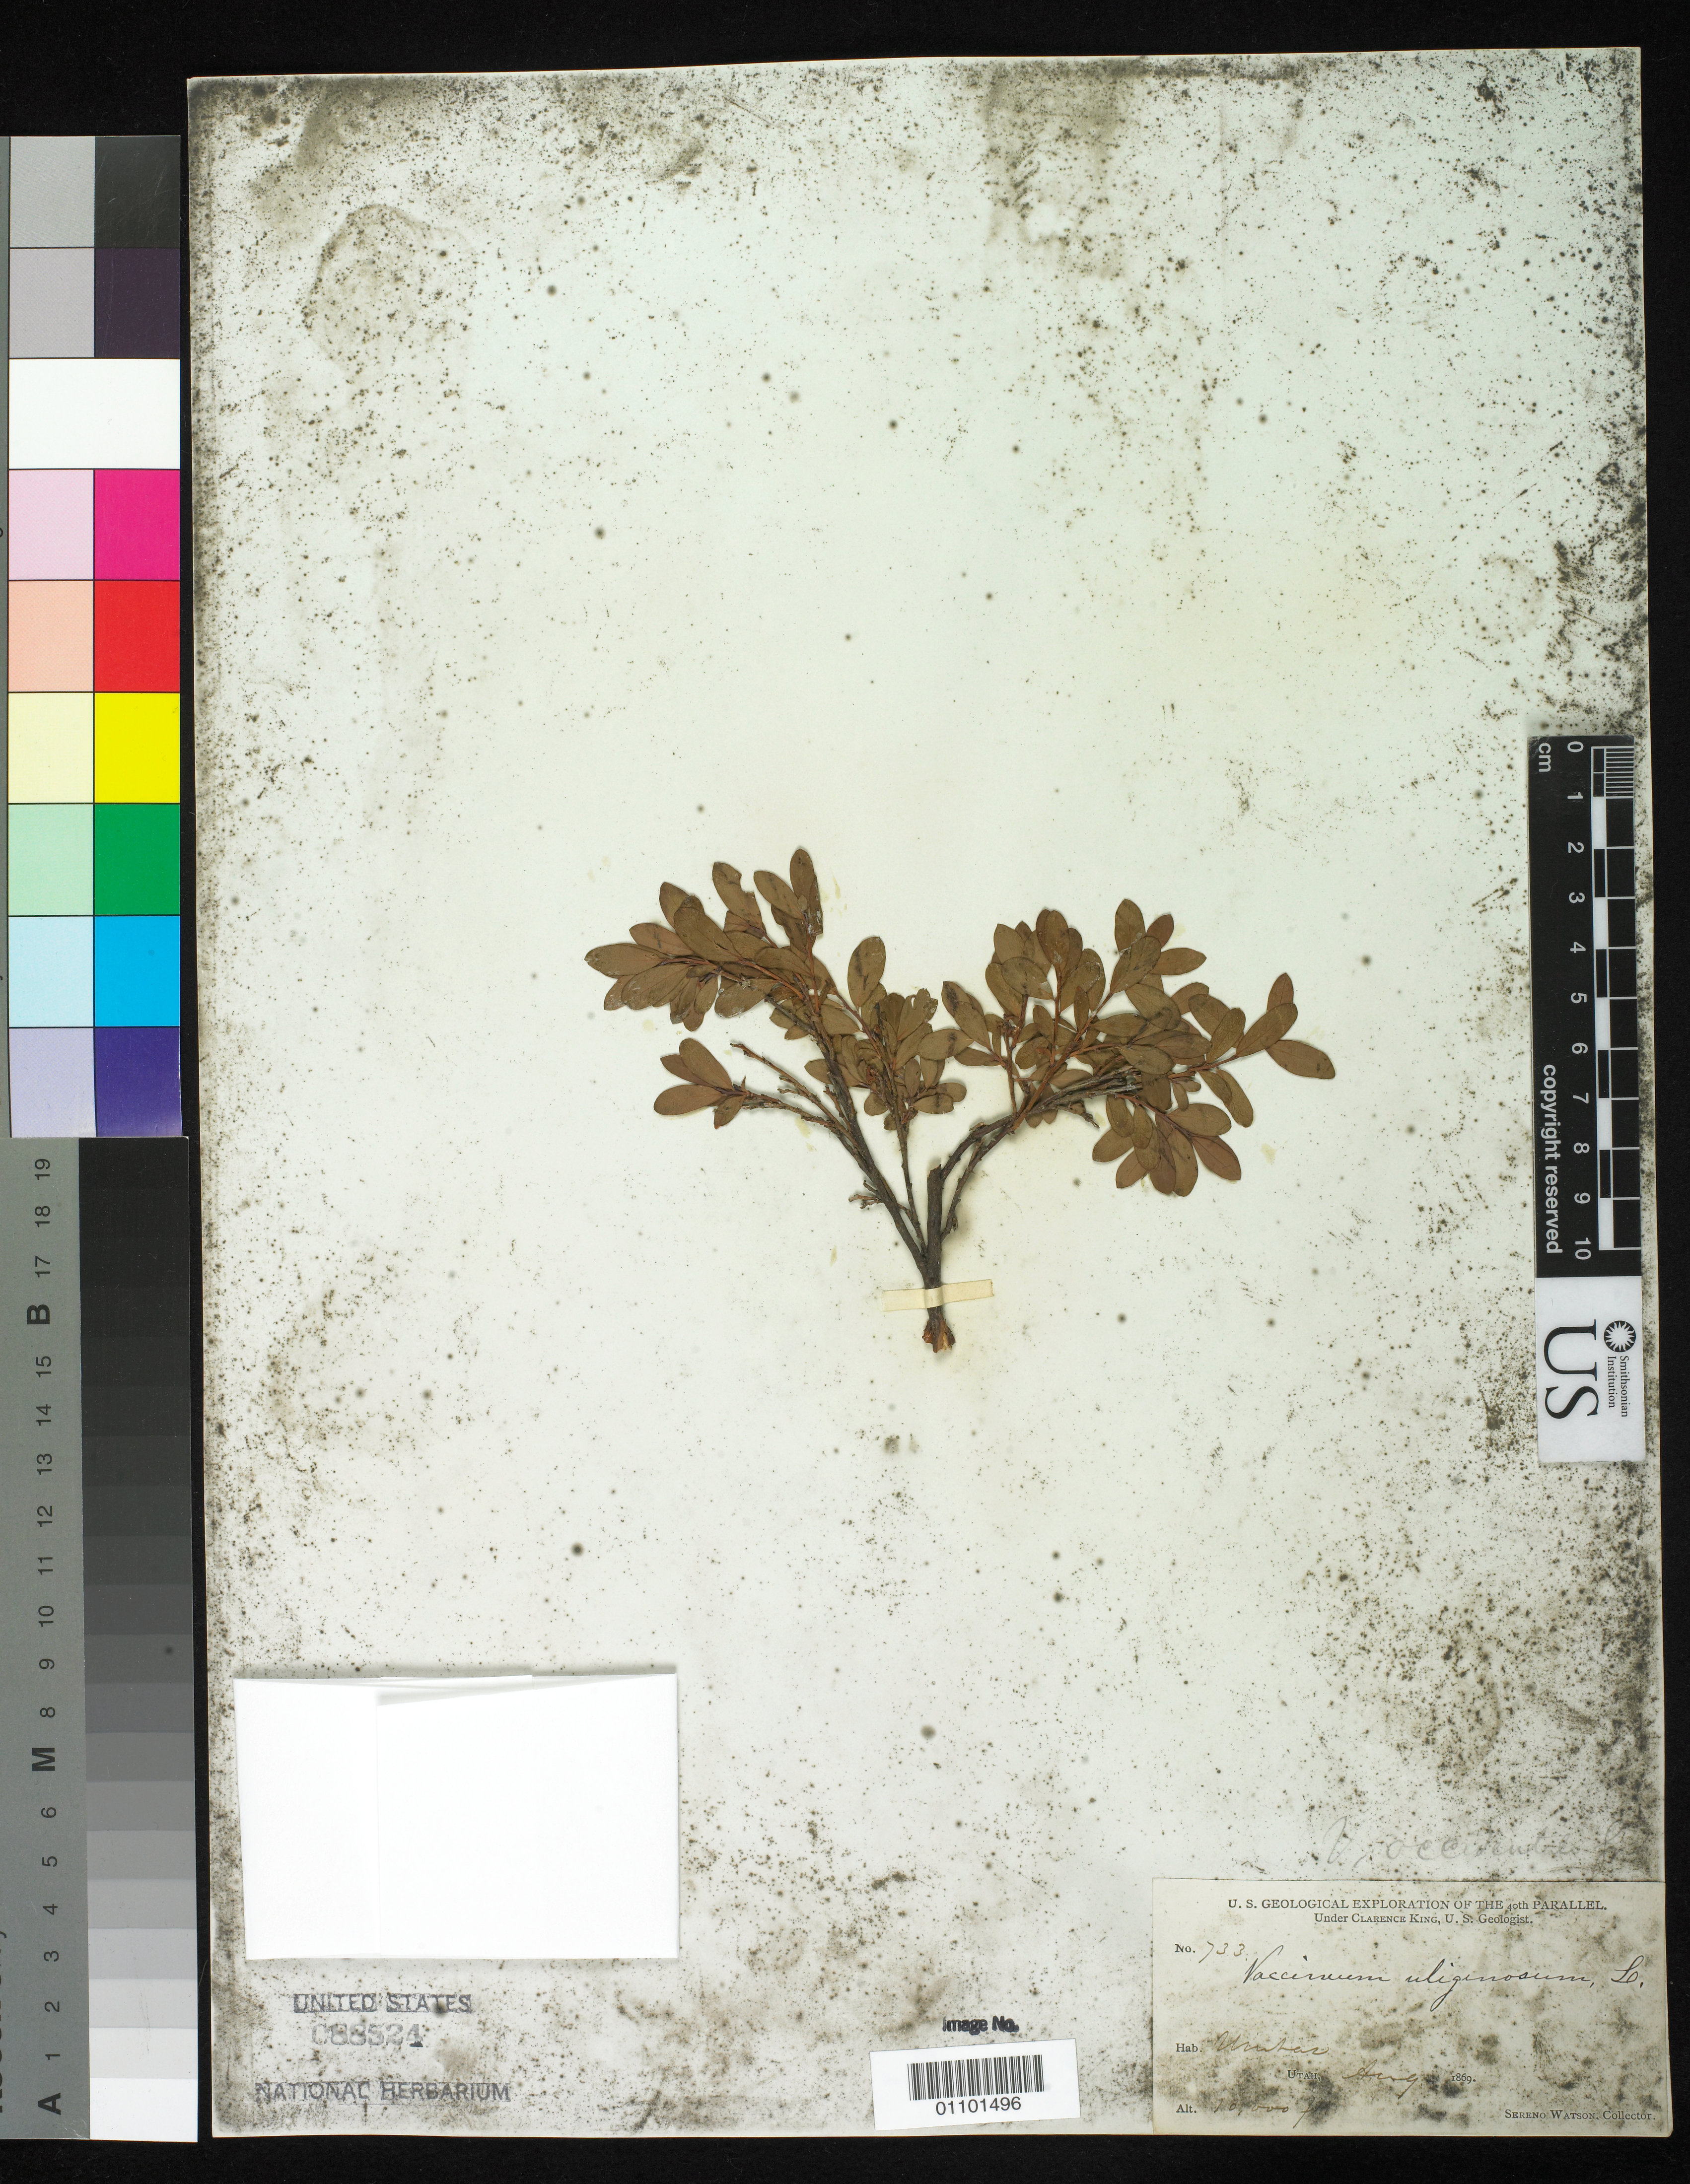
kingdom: Plantae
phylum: Tracheophyta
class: Magnoliopsida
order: Ericales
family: Ericaceae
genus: Vaccinium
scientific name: Vaccinium uliginosum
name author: L.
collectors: S. Watson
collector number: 733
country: United States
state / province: Utah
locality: Unitas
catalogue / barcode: US 88524